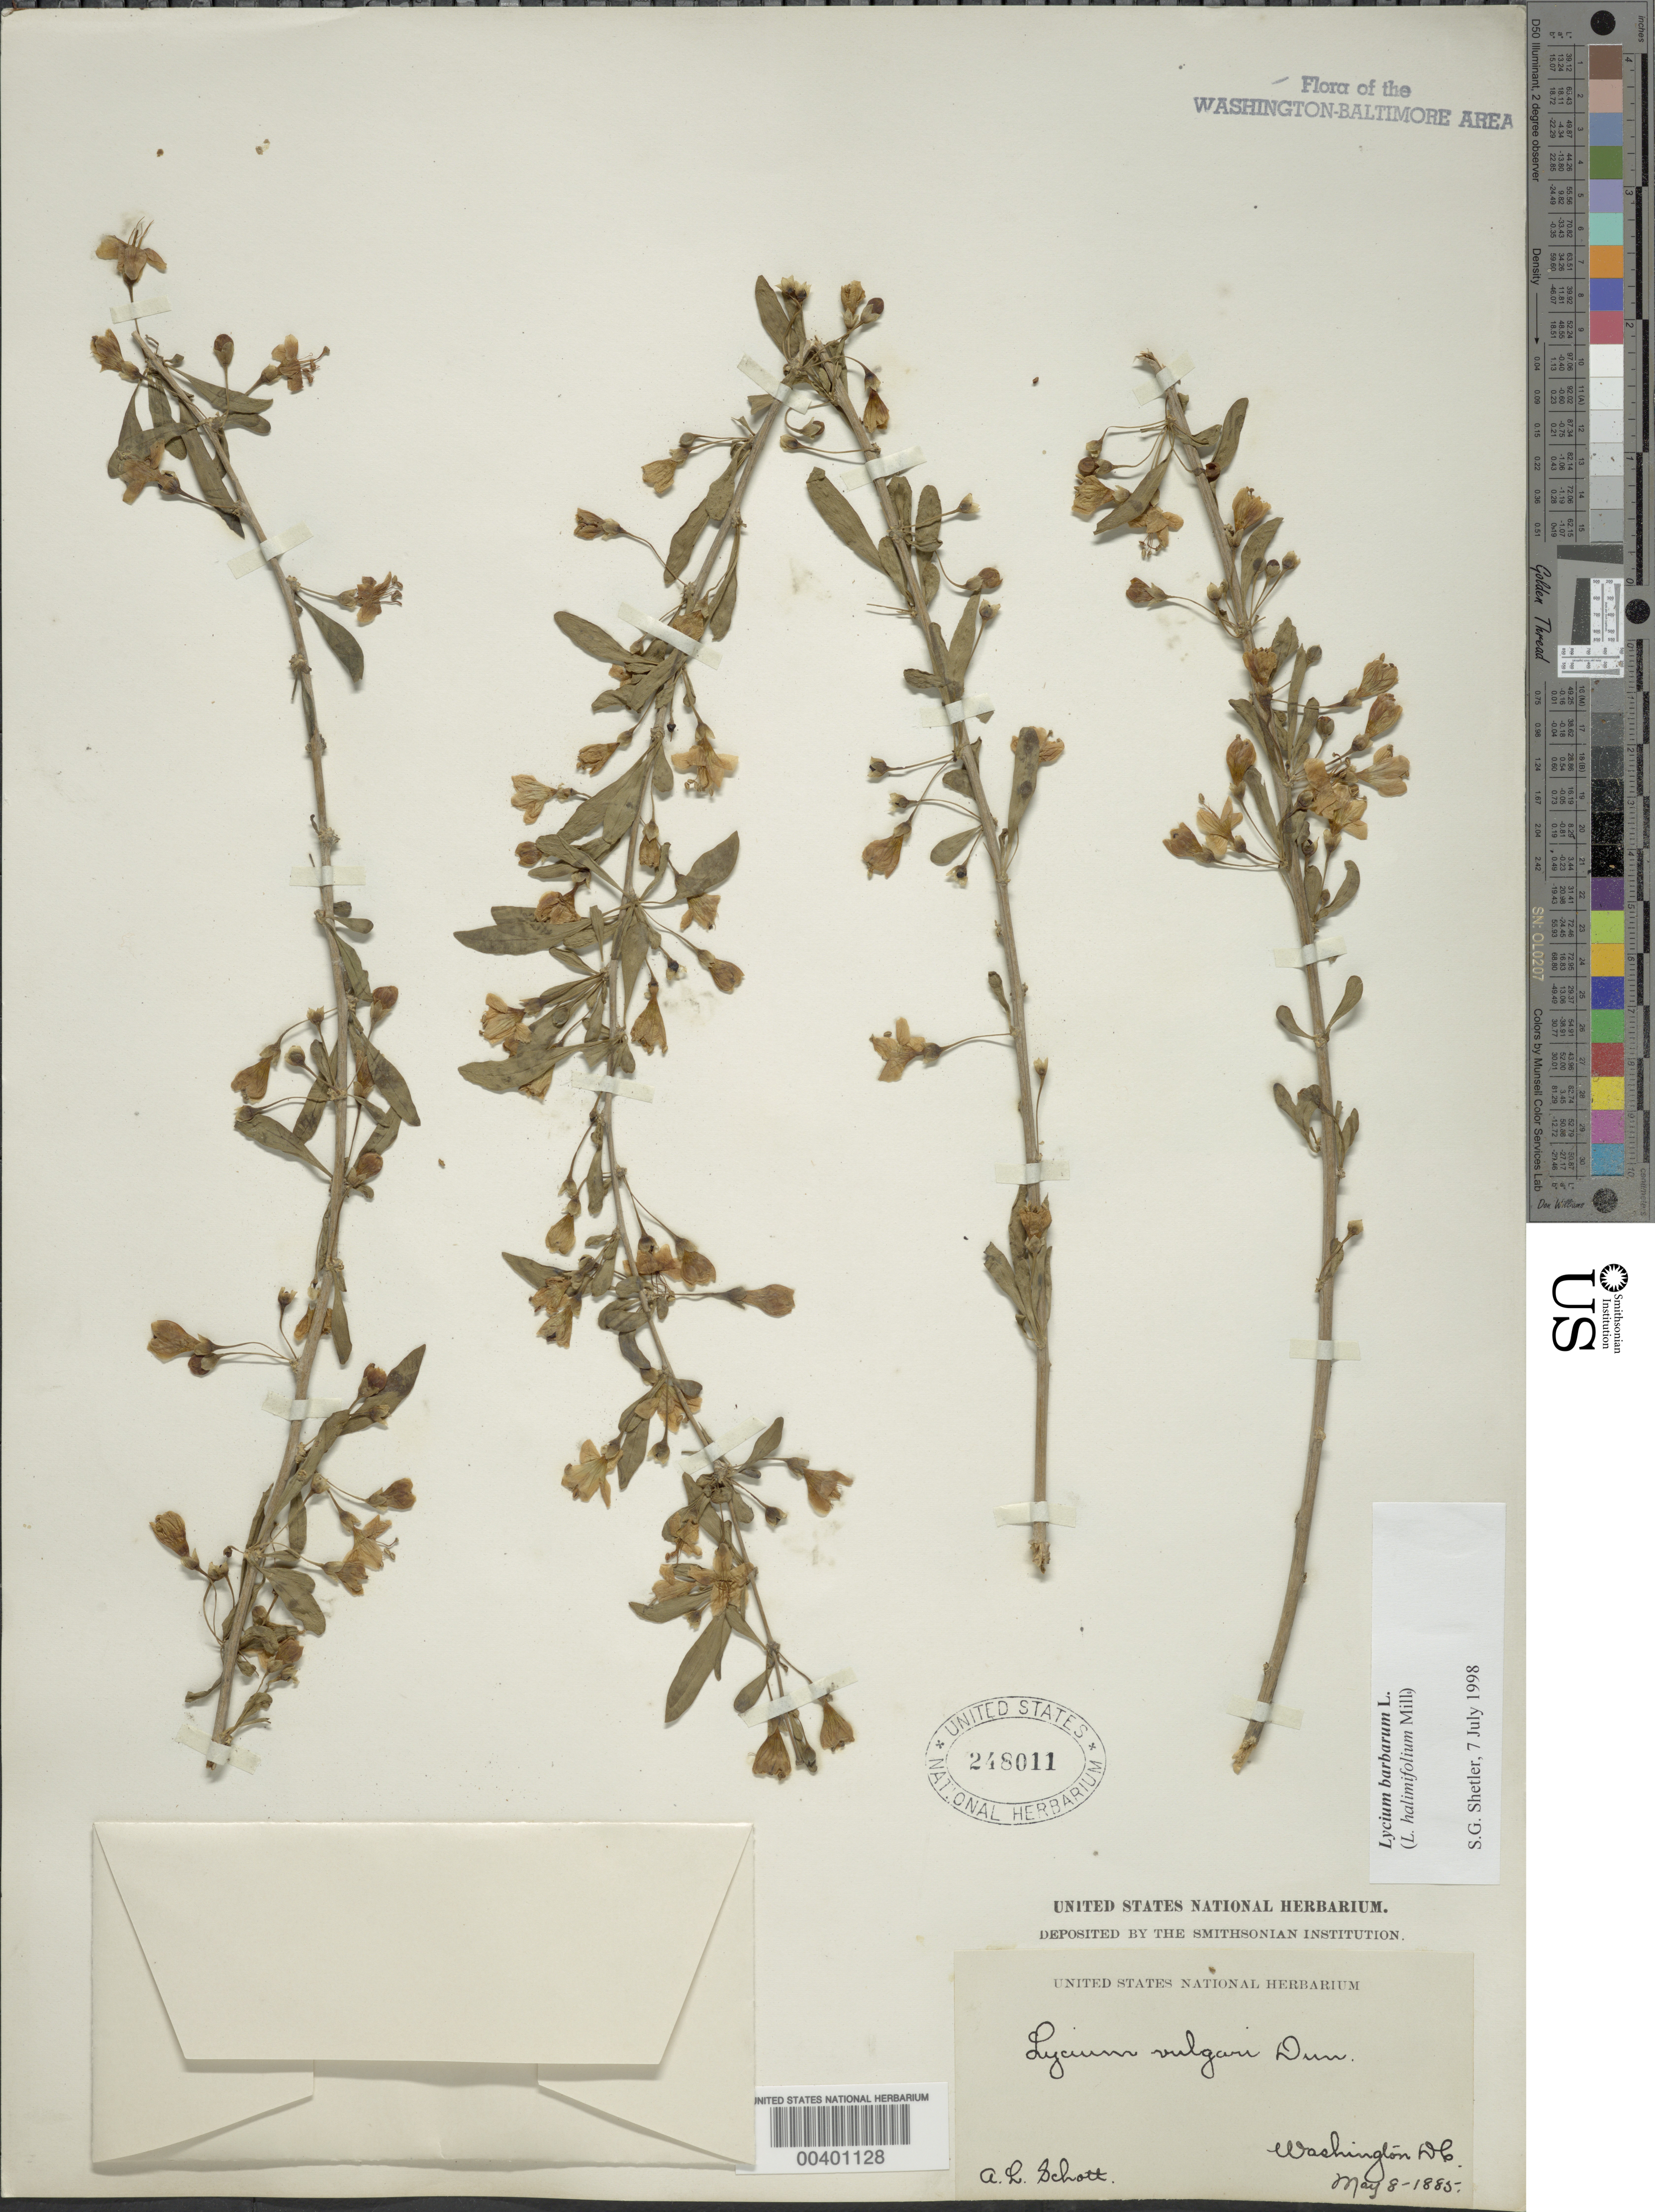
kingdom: Plantae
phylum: Tracheophyta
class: Magnoliopsida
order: Solanales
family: Solanaceae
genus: Lycium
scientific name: Lycium barbarum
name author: L.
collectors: A. L. Schott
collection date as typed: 08 May 1885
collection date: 1885-05-08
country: United States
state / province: District of Columbia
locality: Washington, D.C.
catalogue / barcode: US 248011